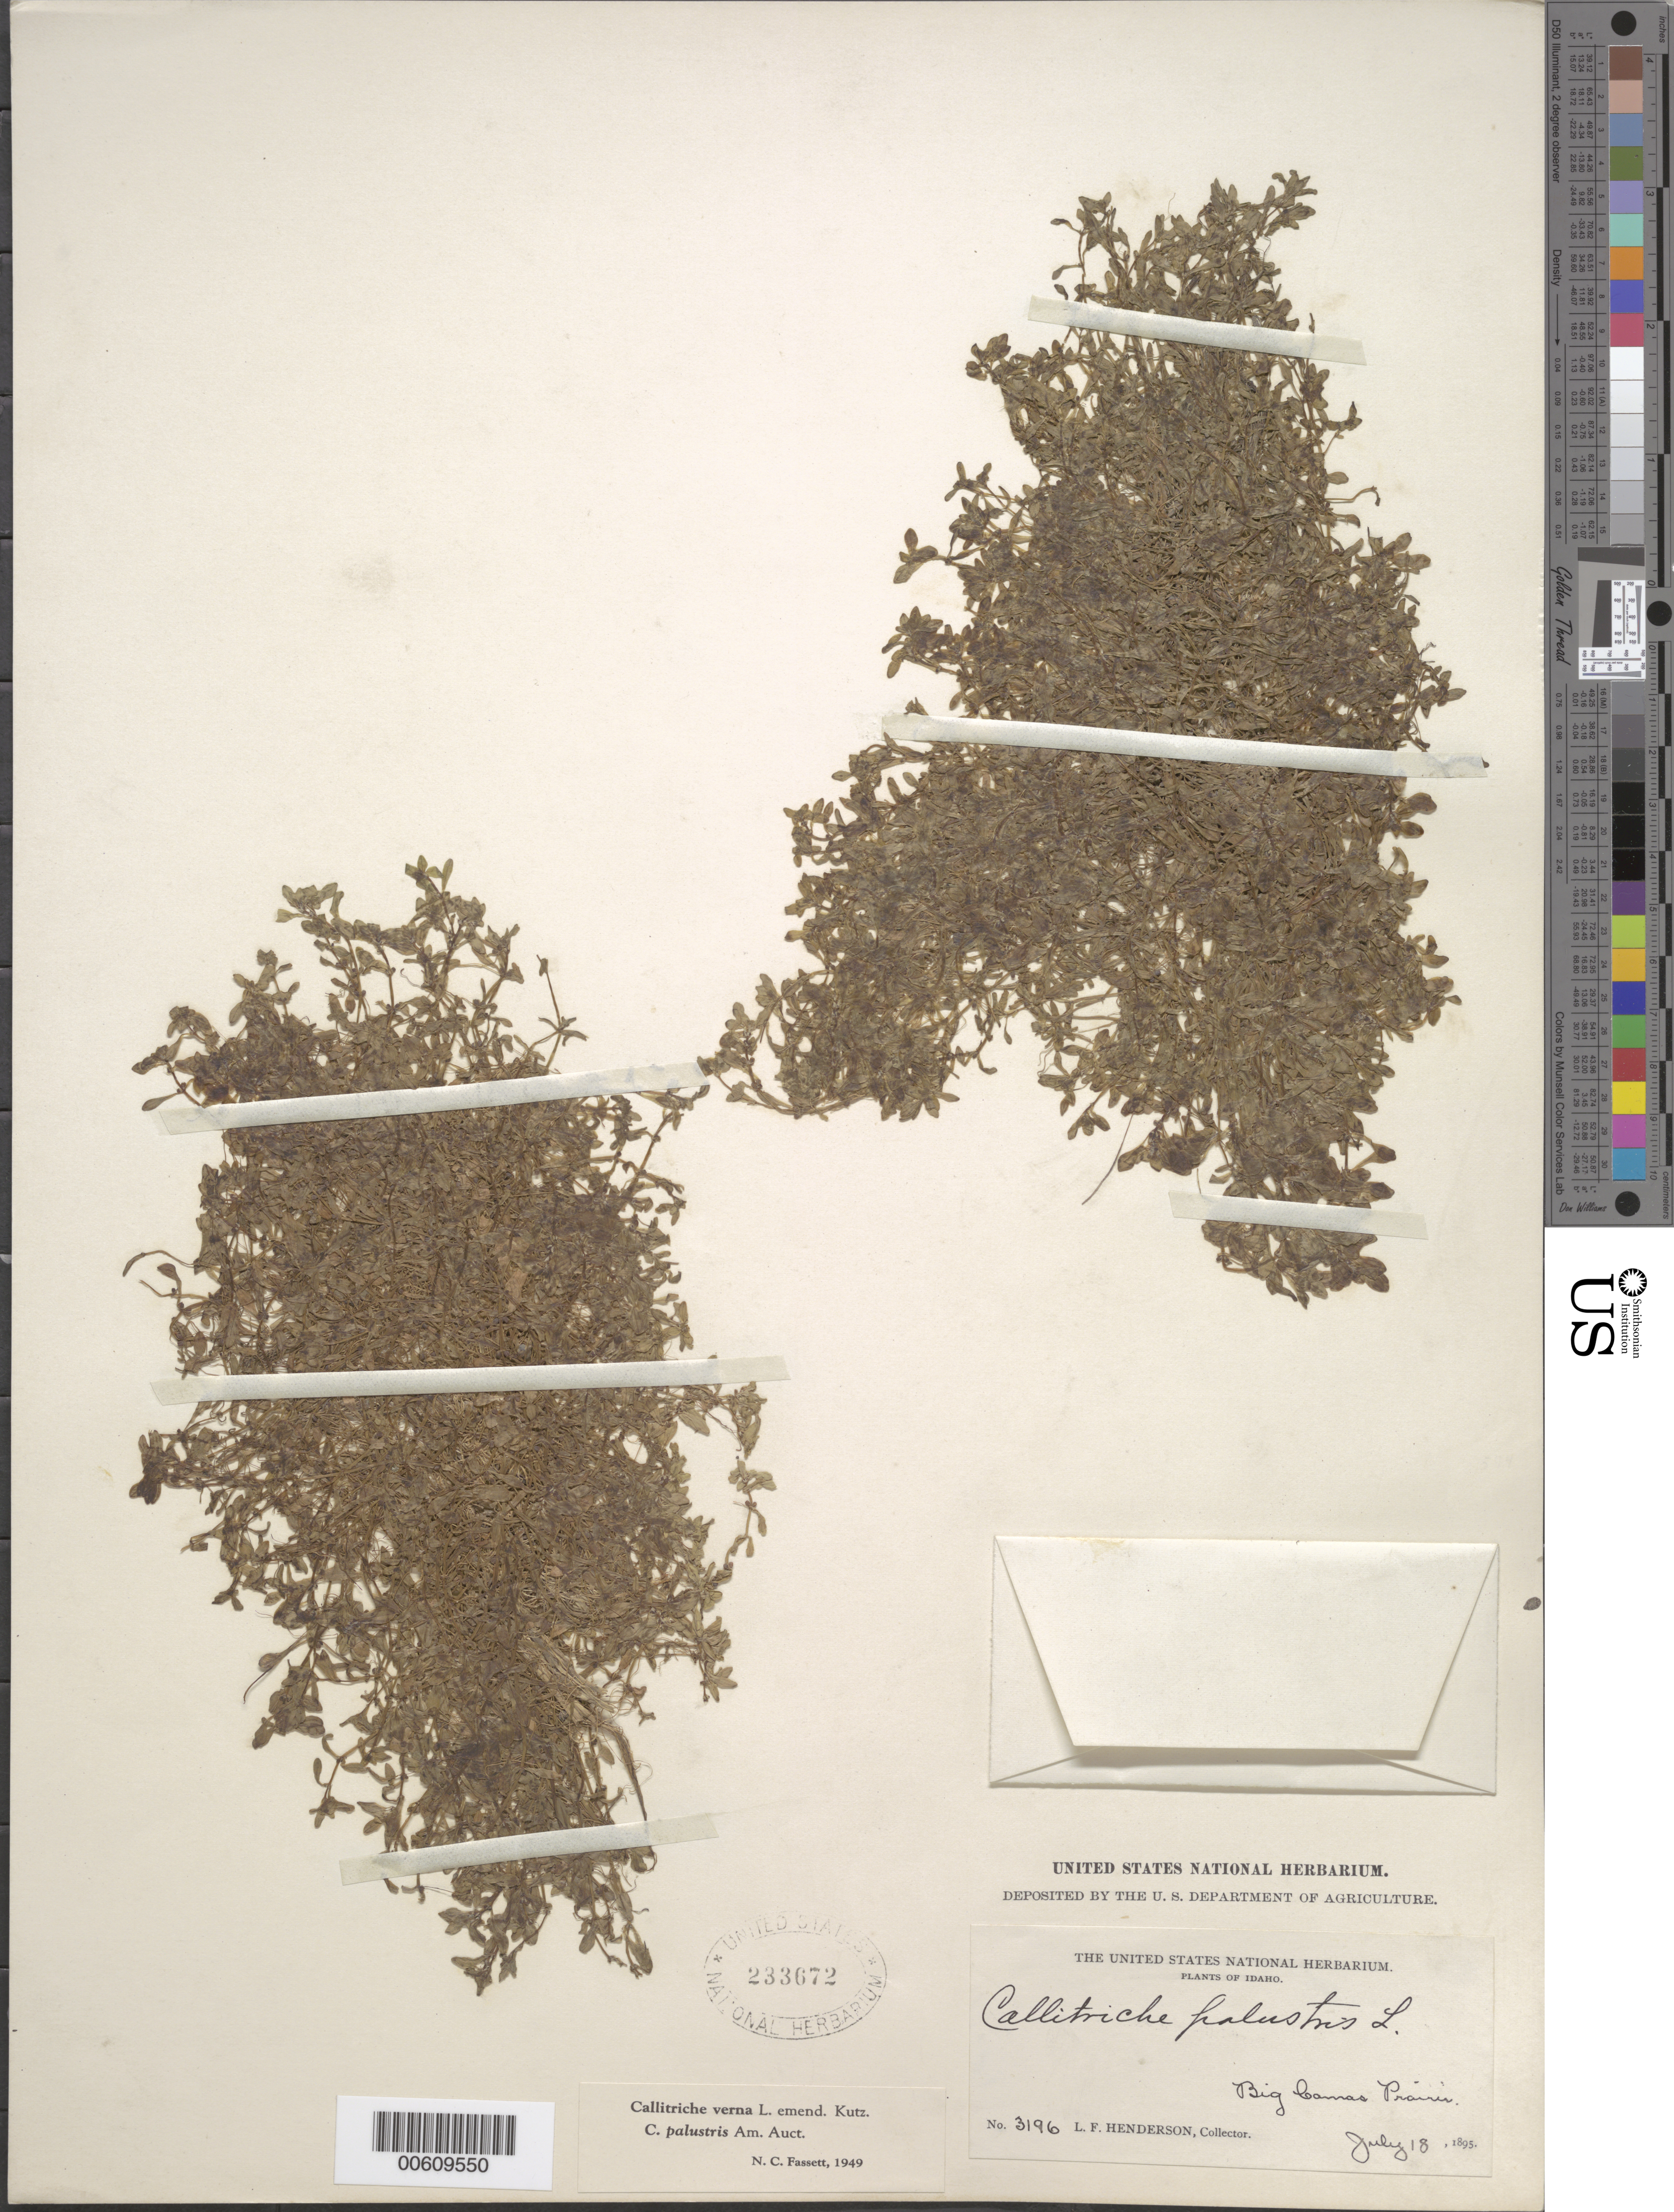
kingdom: Plantae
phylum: Tracheophyta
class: Magnoliopsida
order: Lamiales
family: Plantaginaceae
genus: Callitriche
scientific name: Callitriche verna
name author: L.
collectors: L. F. Henderson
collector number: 3196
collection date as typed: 18 Jul 1895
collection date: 1895-07-18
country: United States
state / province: Idaho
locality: Big Camas Prairie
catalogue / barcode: US 233672